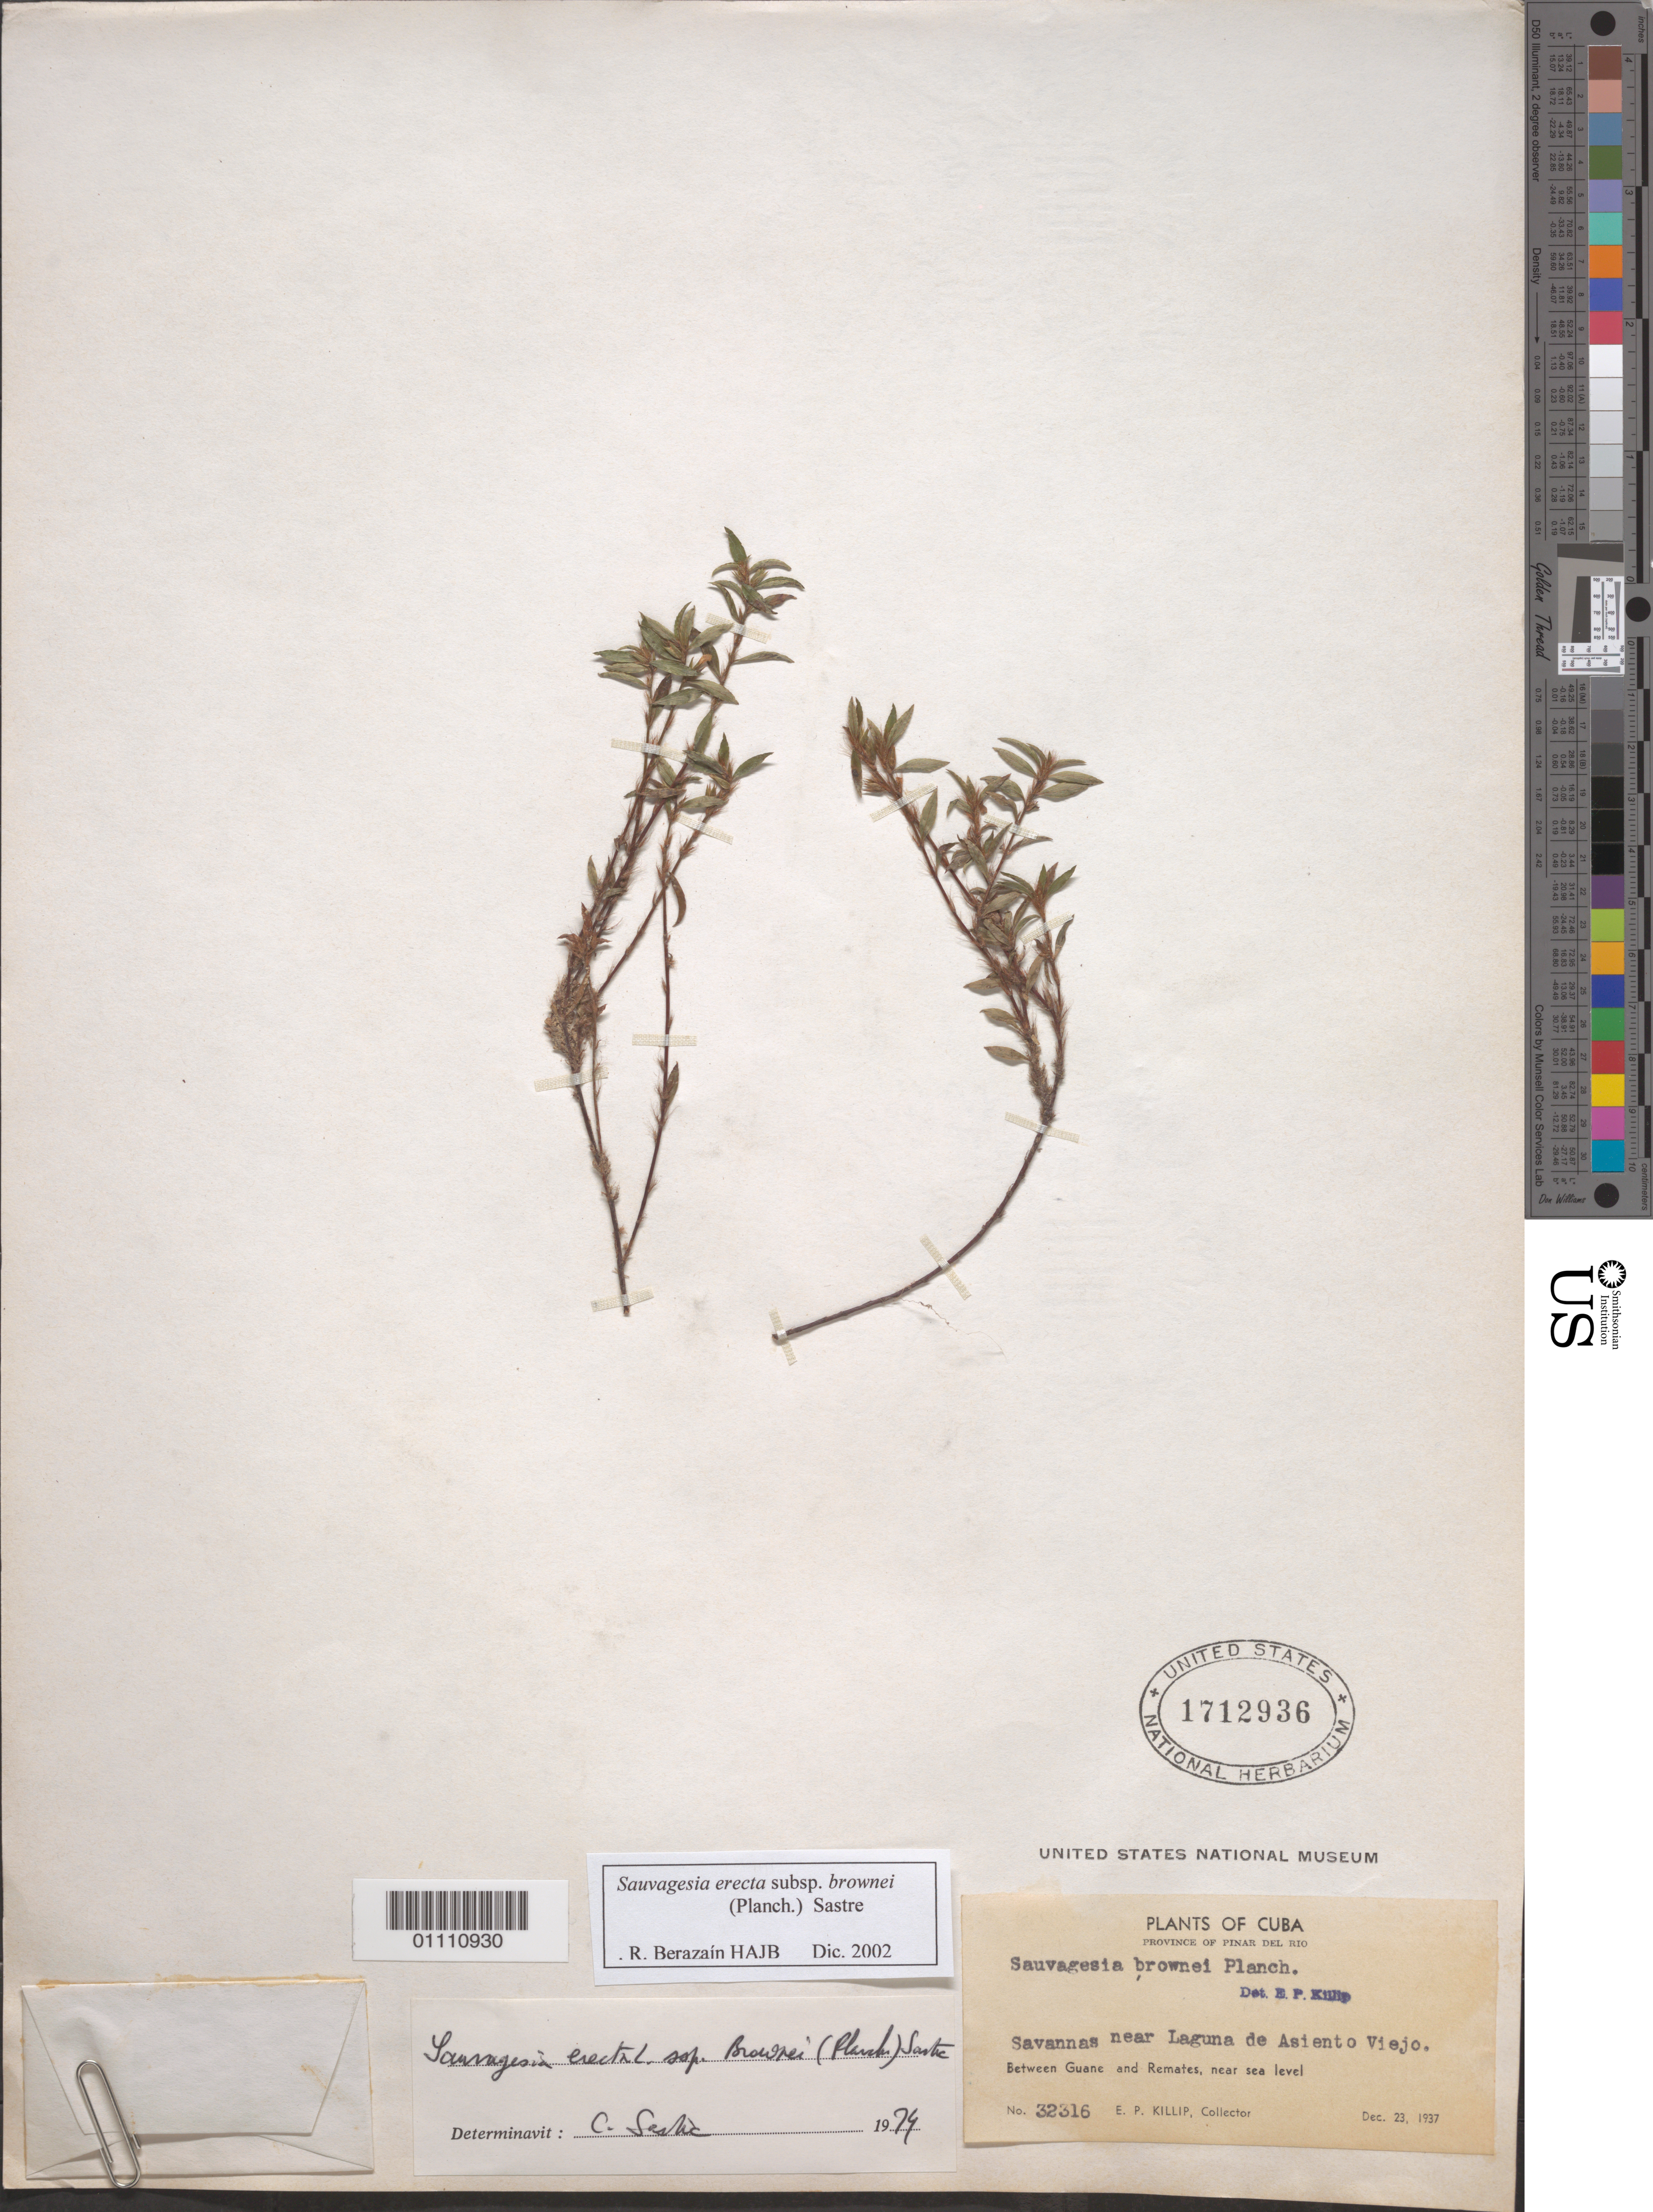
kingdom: Plantae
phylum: Tracheophyta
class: Magnoliopsida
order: Malpighiales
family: Ochnaceae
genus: Sauvagesia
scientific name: Sauvagesia erecta subsp. brownei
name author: (Planch.) Sastre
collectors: E. P. Killip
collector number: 32316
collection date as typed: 23 Dec 1937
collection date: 1937-12-23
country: Cuba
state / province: Villa Clara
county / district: Santa Clara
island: Cuba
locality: near sea level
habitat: savannas near Laguna de Asiento Viejo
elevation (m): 0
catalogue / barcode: US 1712936